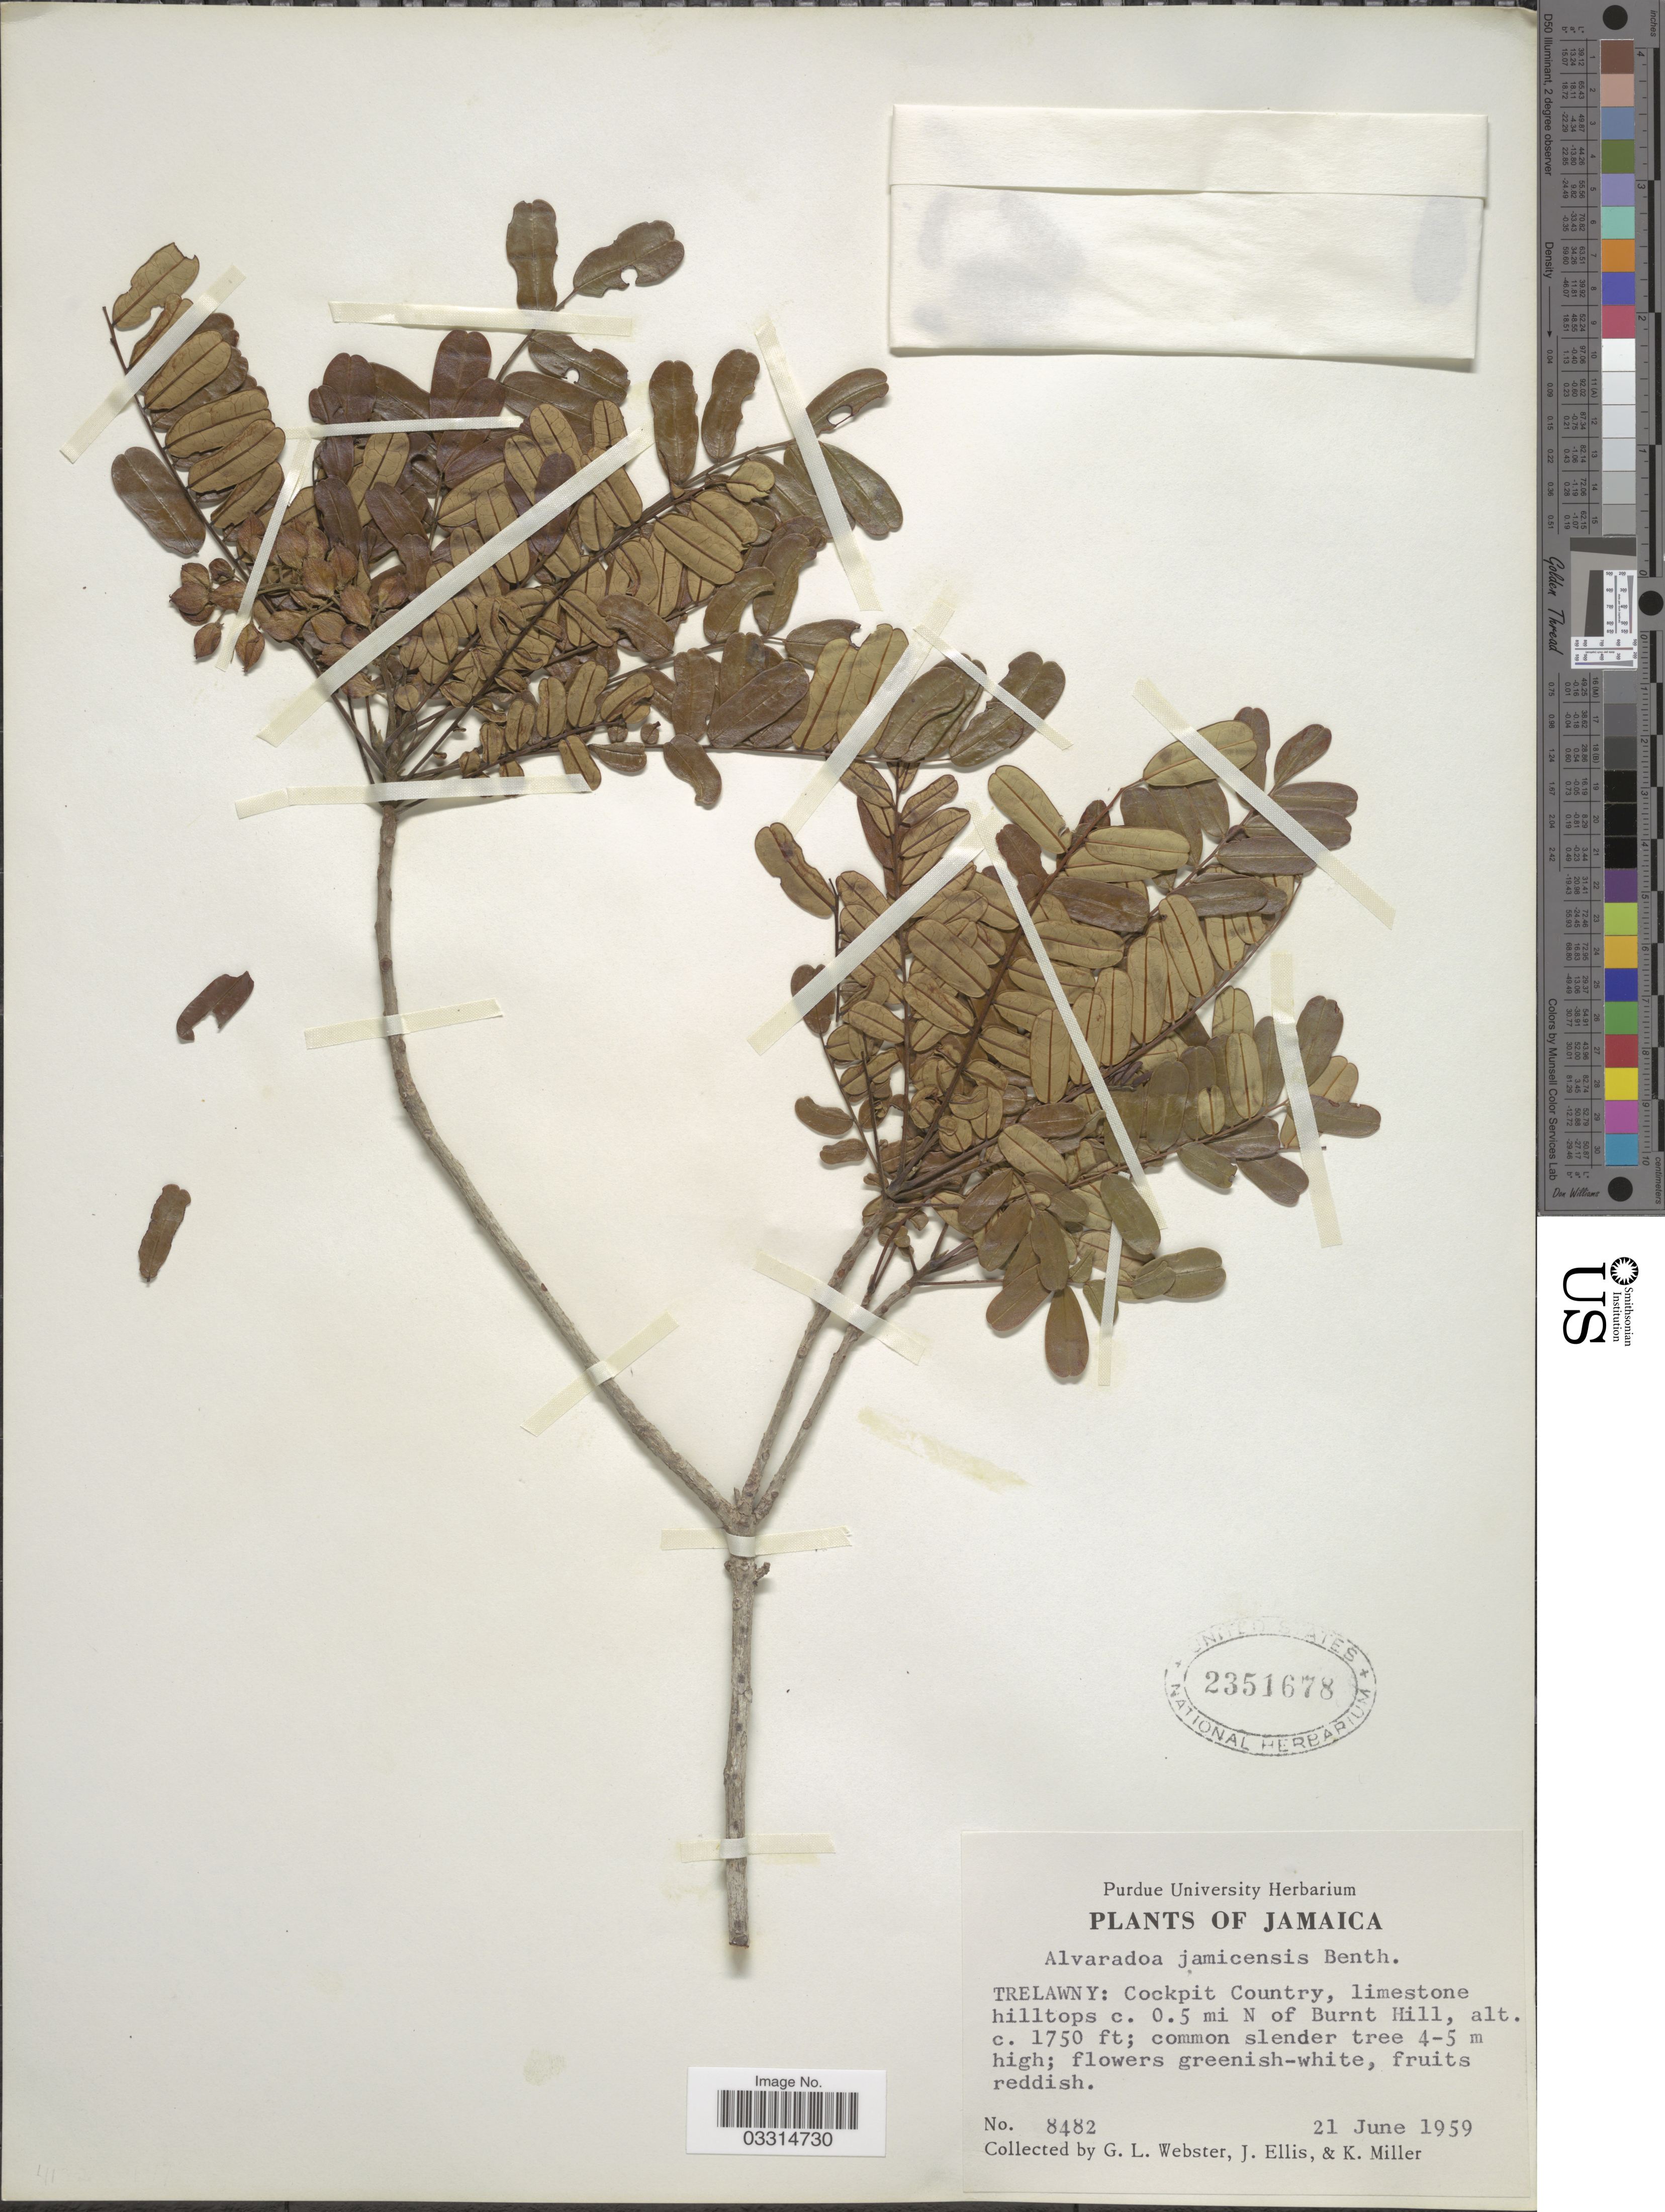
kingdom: Plantae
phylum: Tracheophyta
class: Magnoliopsida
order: Picramniales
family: Picramniaceae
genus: Alvaradoa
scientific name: Alvaradoa jamaicensis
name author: Benth.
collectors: G. L. Webster, J. Ellis & K. Miller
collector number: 8482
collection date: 1959-06-21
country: Jamaica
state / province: Trelawny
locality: Cockpit Country, limestone hilltops c. 0.5 mi N of Burnt Hill.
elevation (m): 533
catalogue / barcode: US 2351678